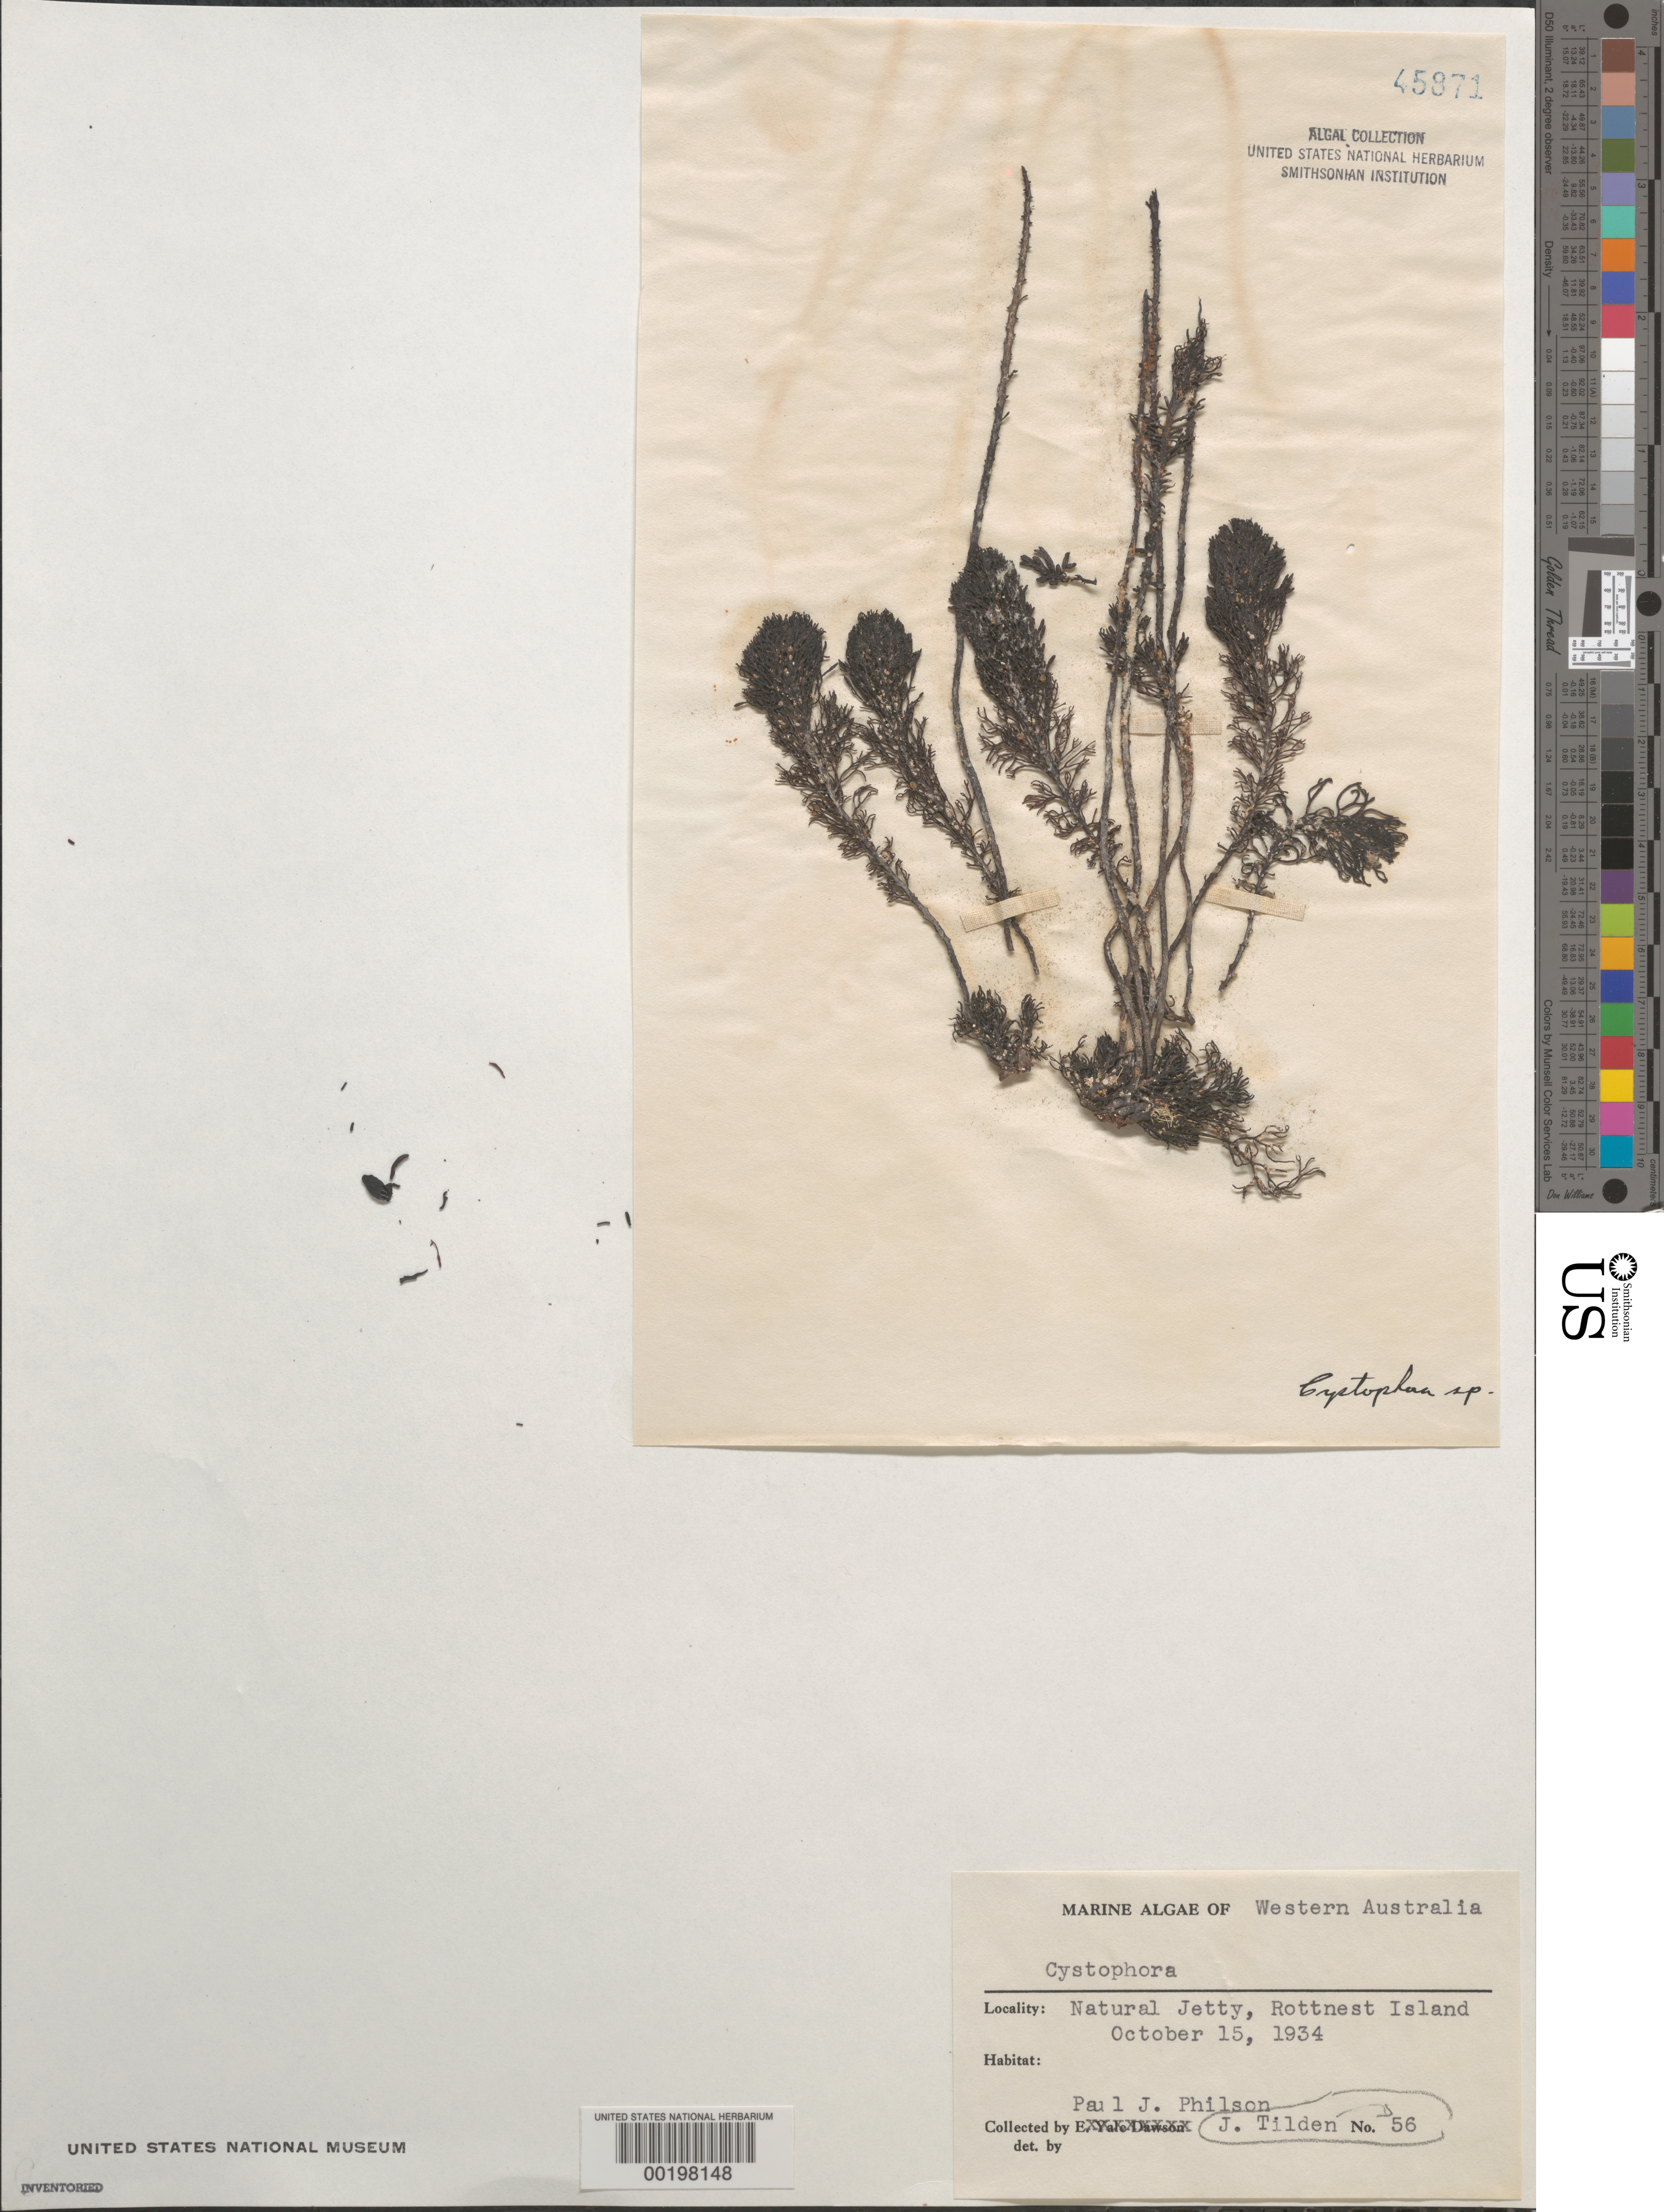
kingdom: Chromista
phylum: Ochrophyta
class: Phaeophyceae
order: Fucales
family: Sargassaceae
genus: Cystophora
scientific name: Cystophora sp.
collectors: P. Philson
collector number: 56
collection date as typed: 15 Oct 1934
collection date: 1934-10-15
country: Australia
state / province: Western Australia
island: Rottnest Island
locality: Natural Jetty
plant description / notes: Tilden, South Pacific Plants, Second Series, 1934-1935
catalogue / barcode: US 45871